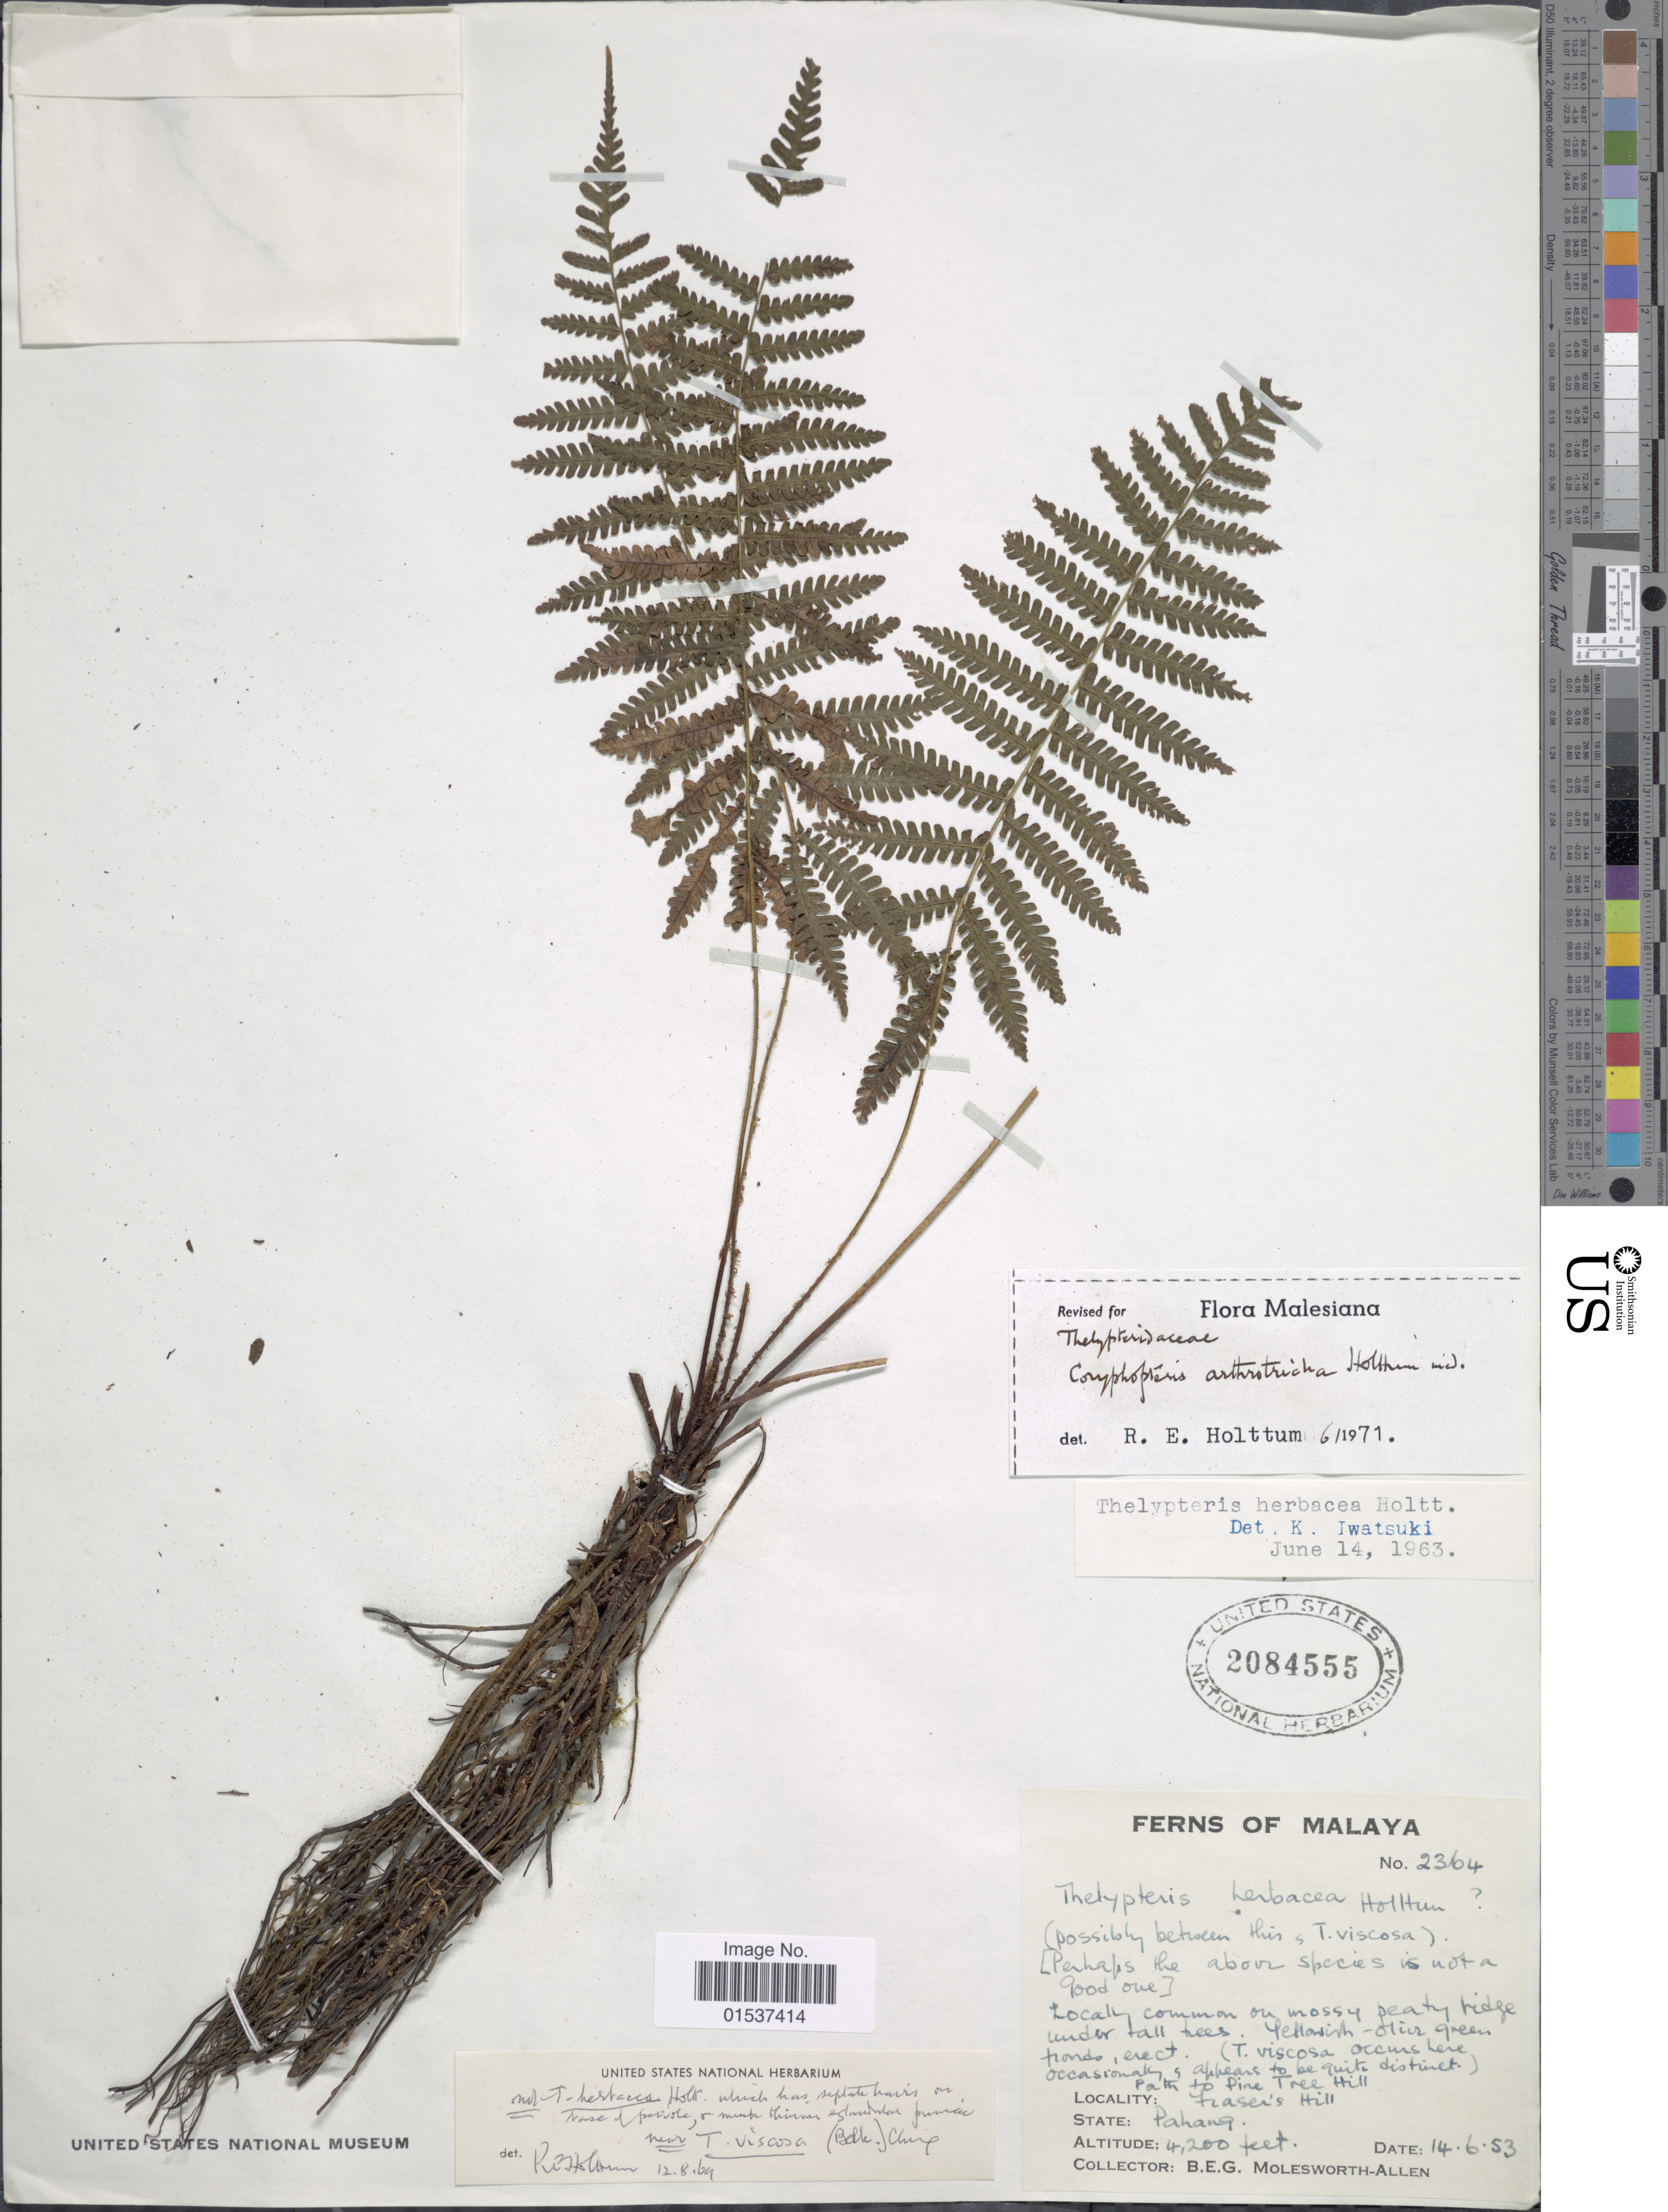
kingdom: Plantae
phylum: Tracheophyta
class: Polypodiopsida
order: Polypodiales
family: Thelypteridaceae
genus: Coryphopteris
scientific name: Coryphopteris arthrotricha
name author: Holttum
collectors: B. E. G. Molesworth-Allen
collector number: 2364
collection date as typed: Transcribed d/m/y: 14/6/53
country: Malaysia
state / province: Pahang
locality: Malaya. Path to Pine Tree Hill, Fraser's Hill, State Pahang.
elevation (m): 1280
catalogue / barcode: US 2084555